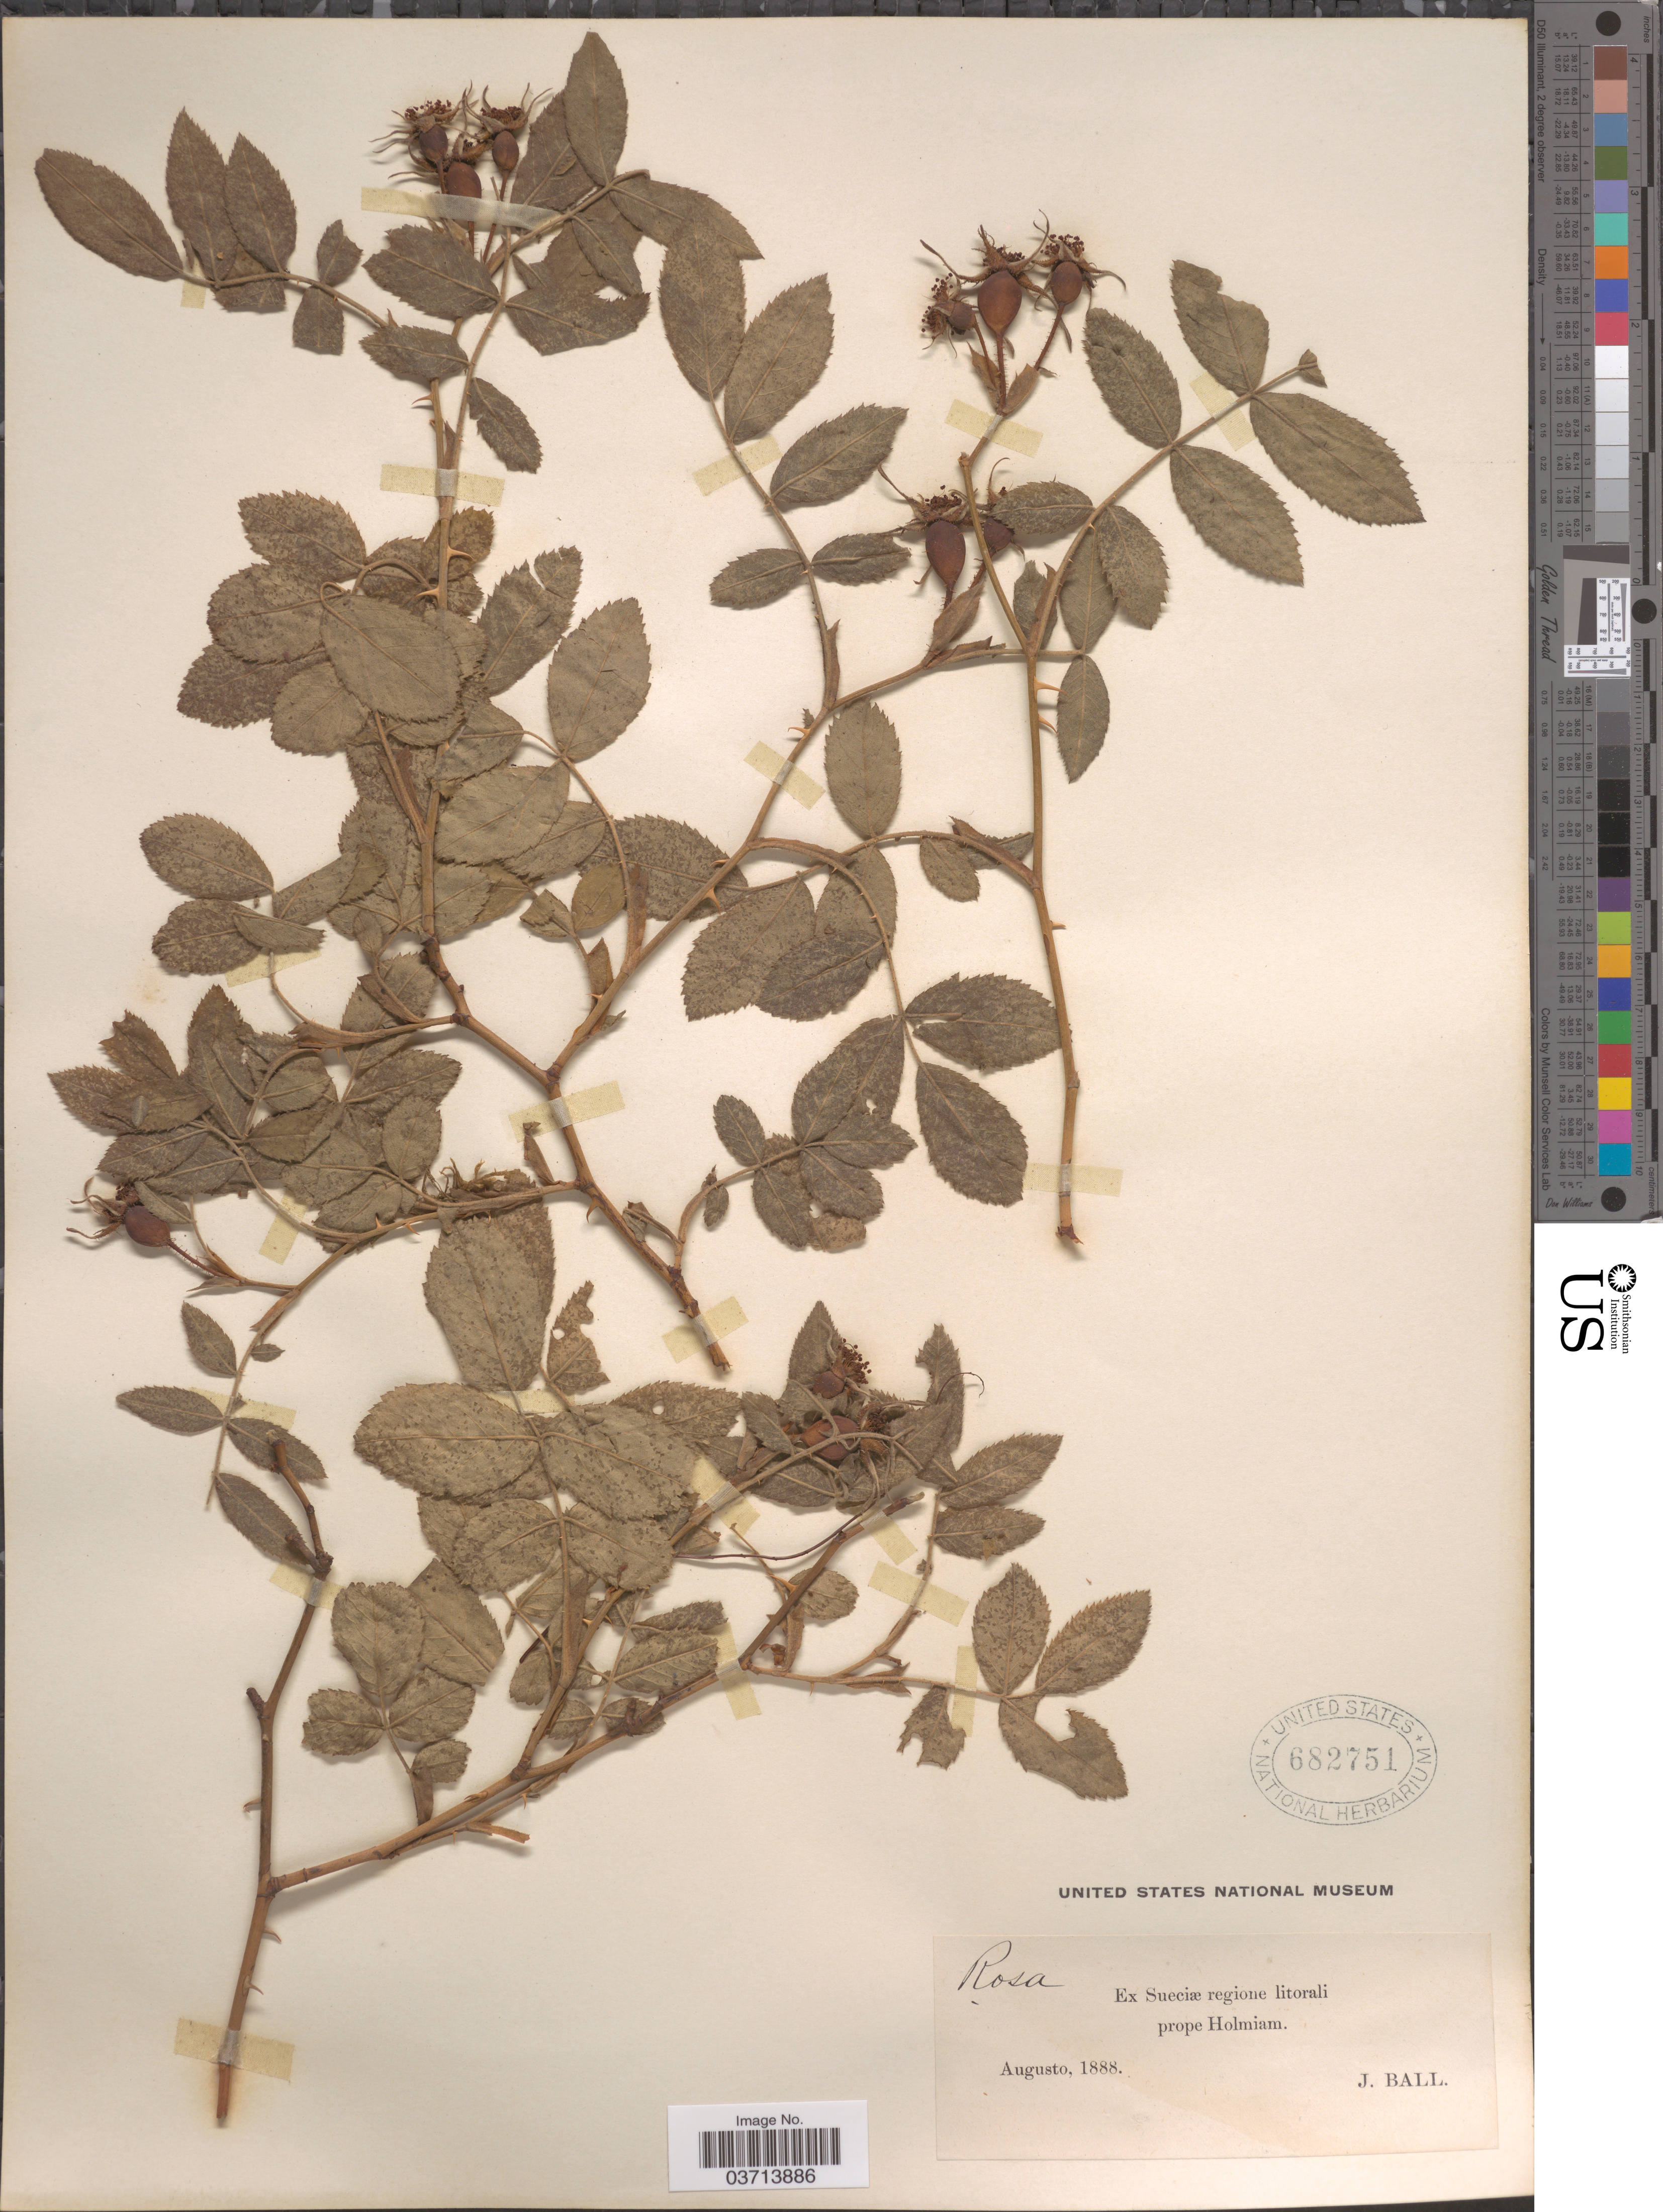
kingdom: Plantae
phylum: Tracheophyta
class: Magnoliopsida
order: Rosales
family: Rosaceae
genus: Rosa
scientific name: Rosa sp.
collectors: J. Ball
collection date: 1888-08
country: Sweden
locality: Ex Sueciæ regione litorali prope Holmiam.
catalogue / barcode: US 682751